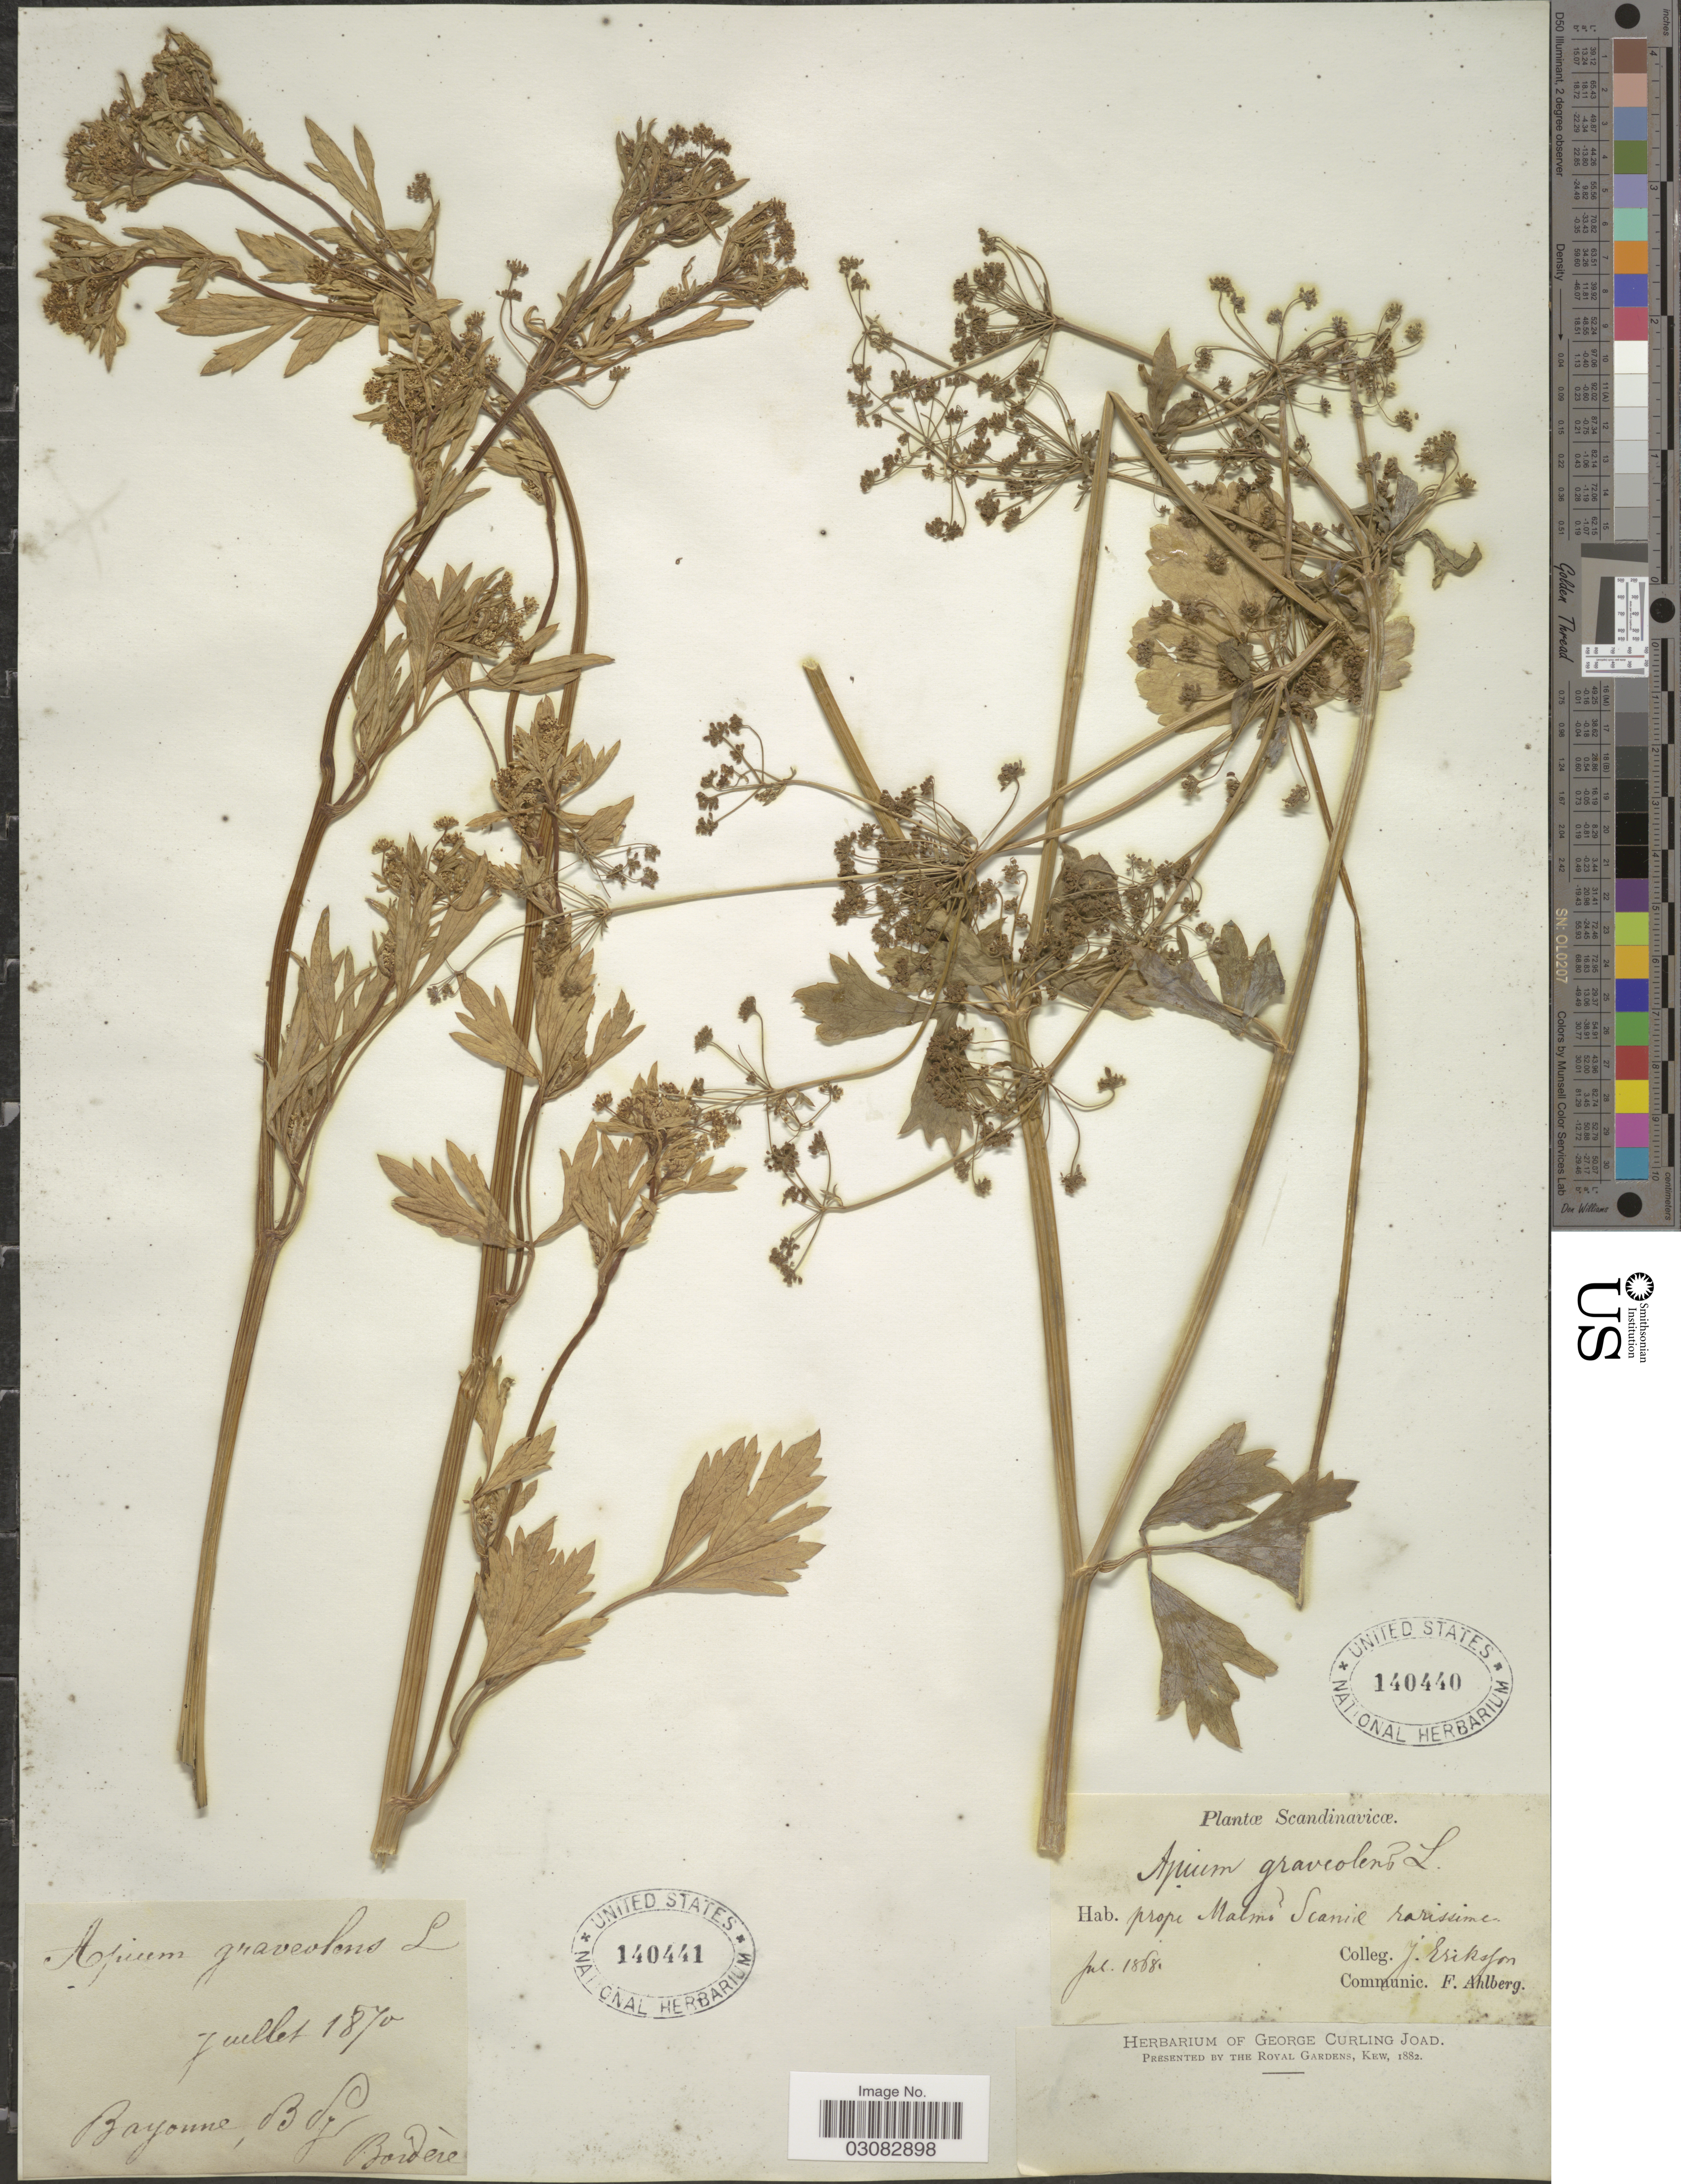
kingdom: Plantae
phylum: Tracheophyta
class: Magnoliopsida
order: Apiales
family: Apiaceae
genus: Apium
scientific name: Apium graveolens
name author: L.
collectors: J. Eriksson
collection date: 1868-07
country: Sweden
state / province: Skåne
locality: Scandinavicae, prope Malmo Scanie rarissime.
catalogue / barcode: US 140440-2